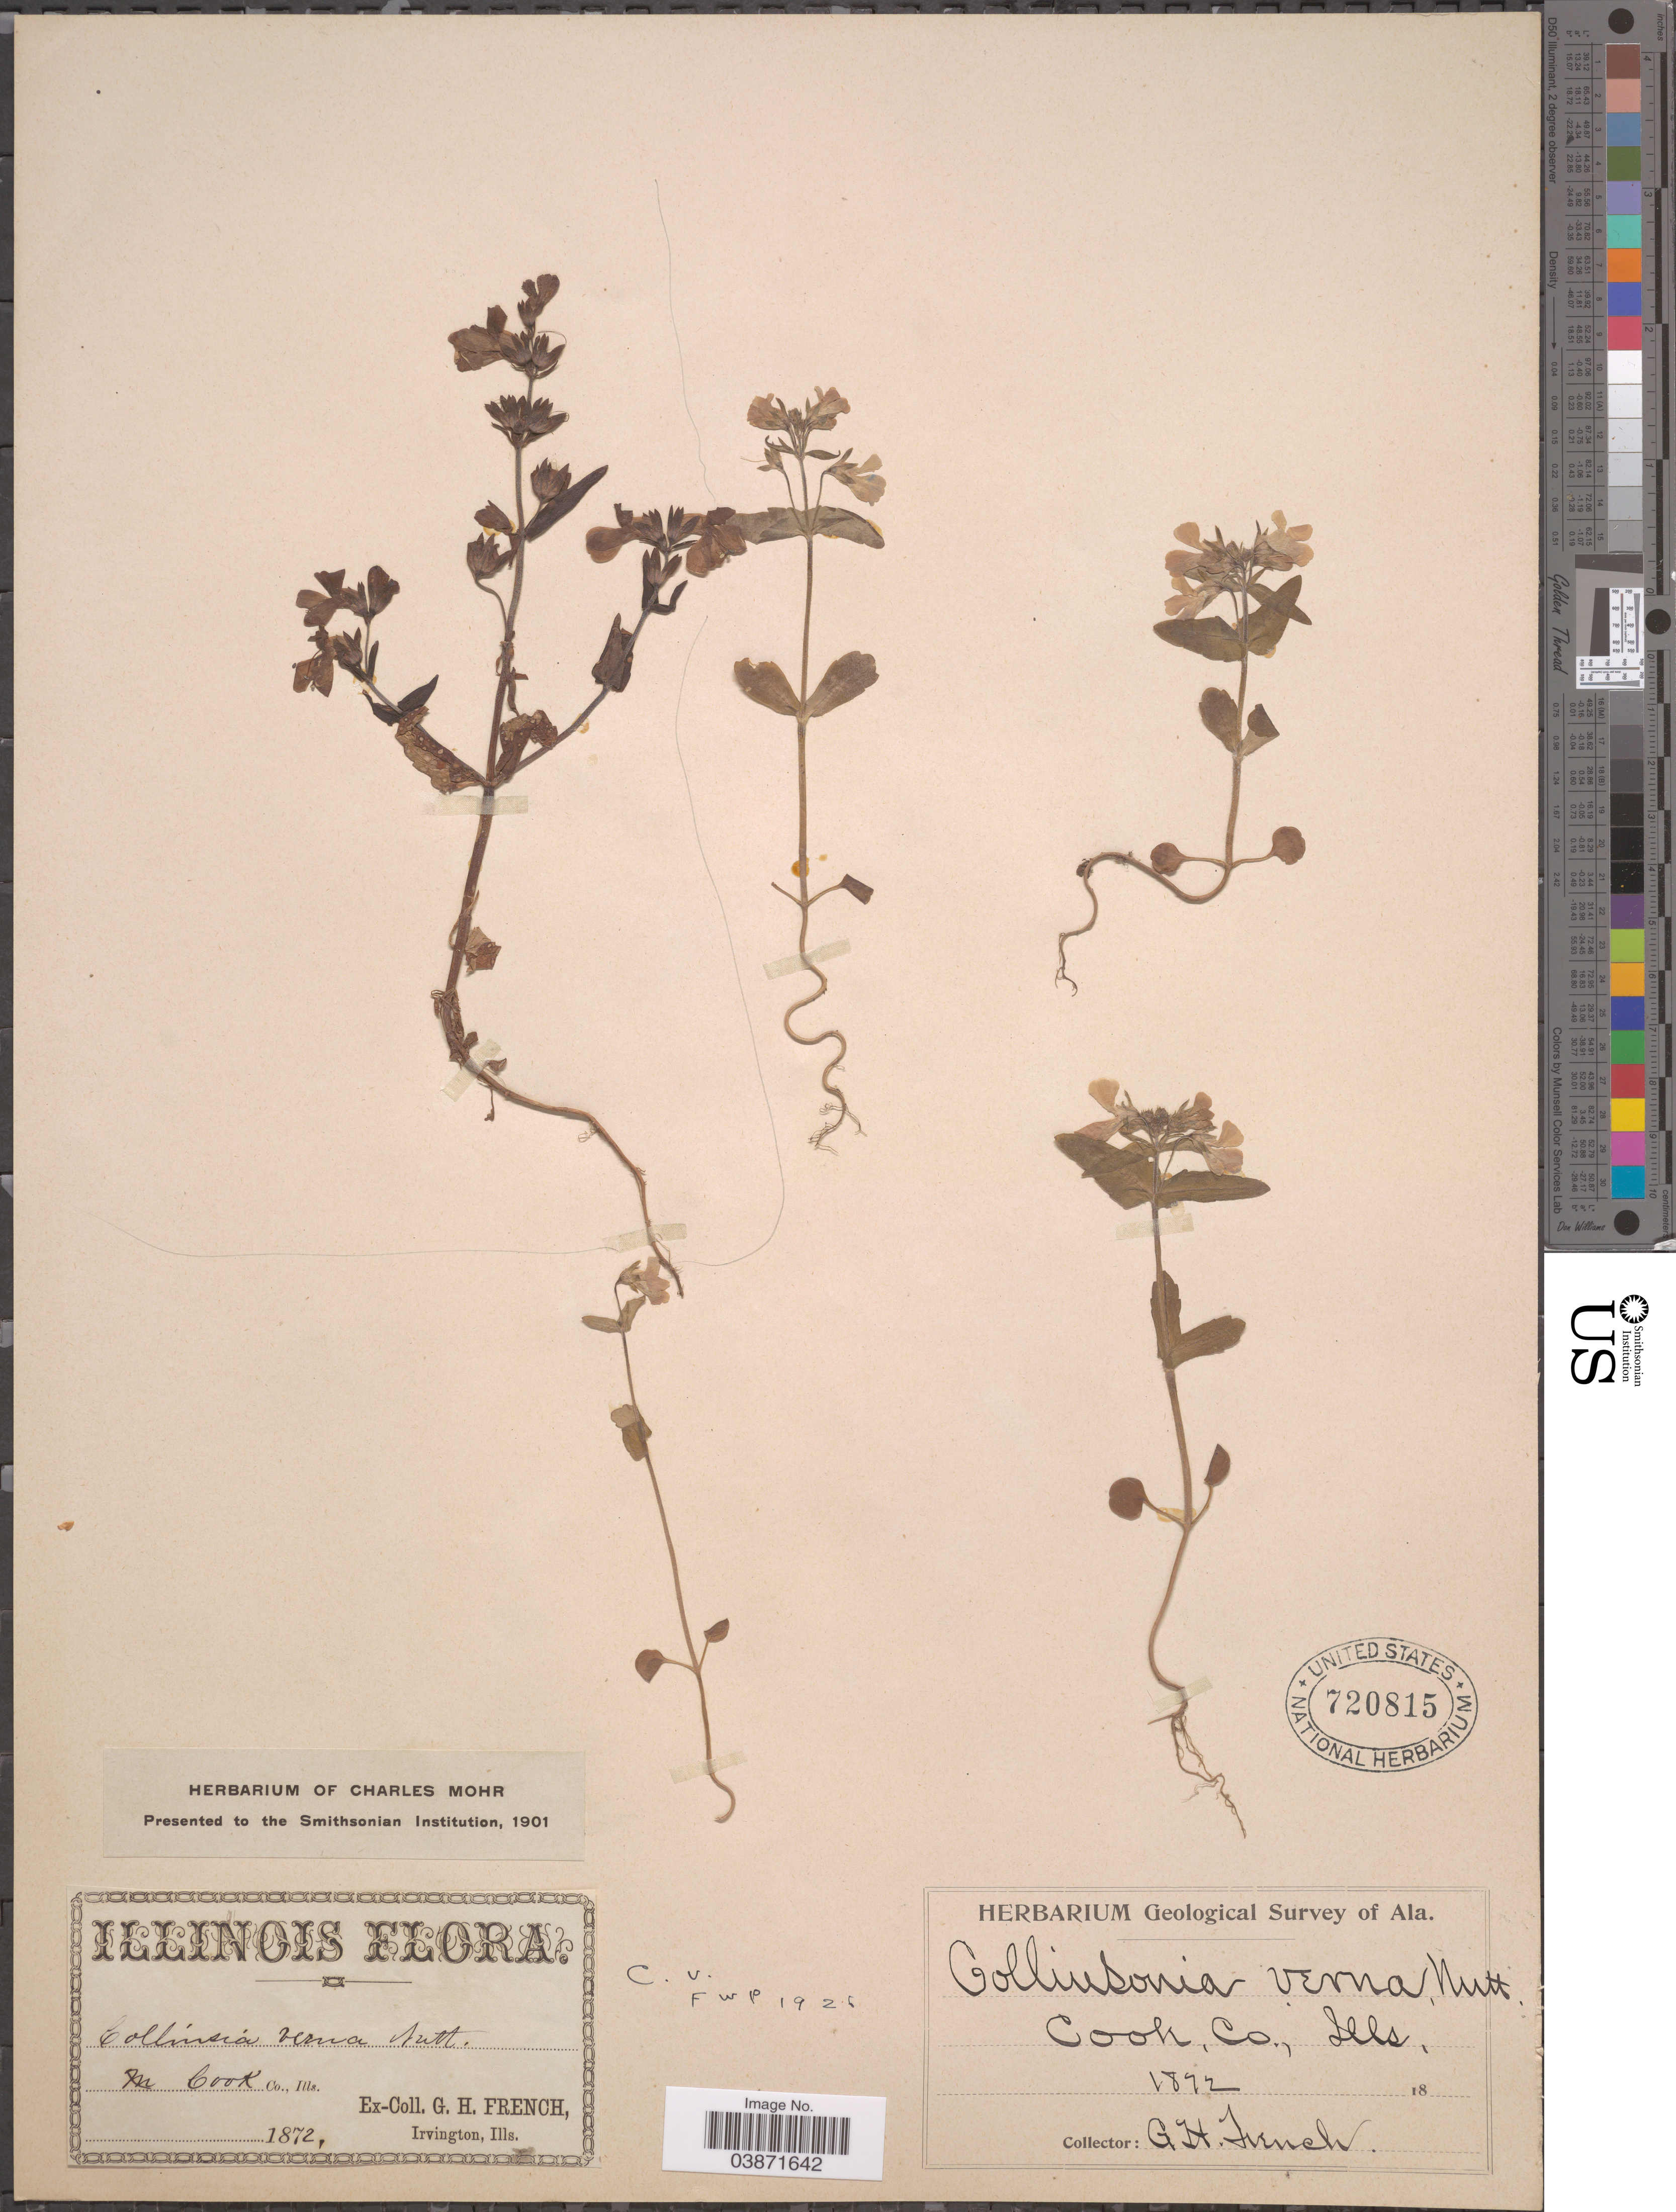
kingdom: Plantae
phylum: Tracheophyta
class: Magnoliopsida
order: Lamiales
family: Plantaginaceae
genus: Collinsia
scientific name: Collinsia verna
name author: Nutt.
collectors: G. H. French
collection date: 1872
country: United States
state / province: Illinois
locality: Cook Co.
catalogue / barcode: US 720815